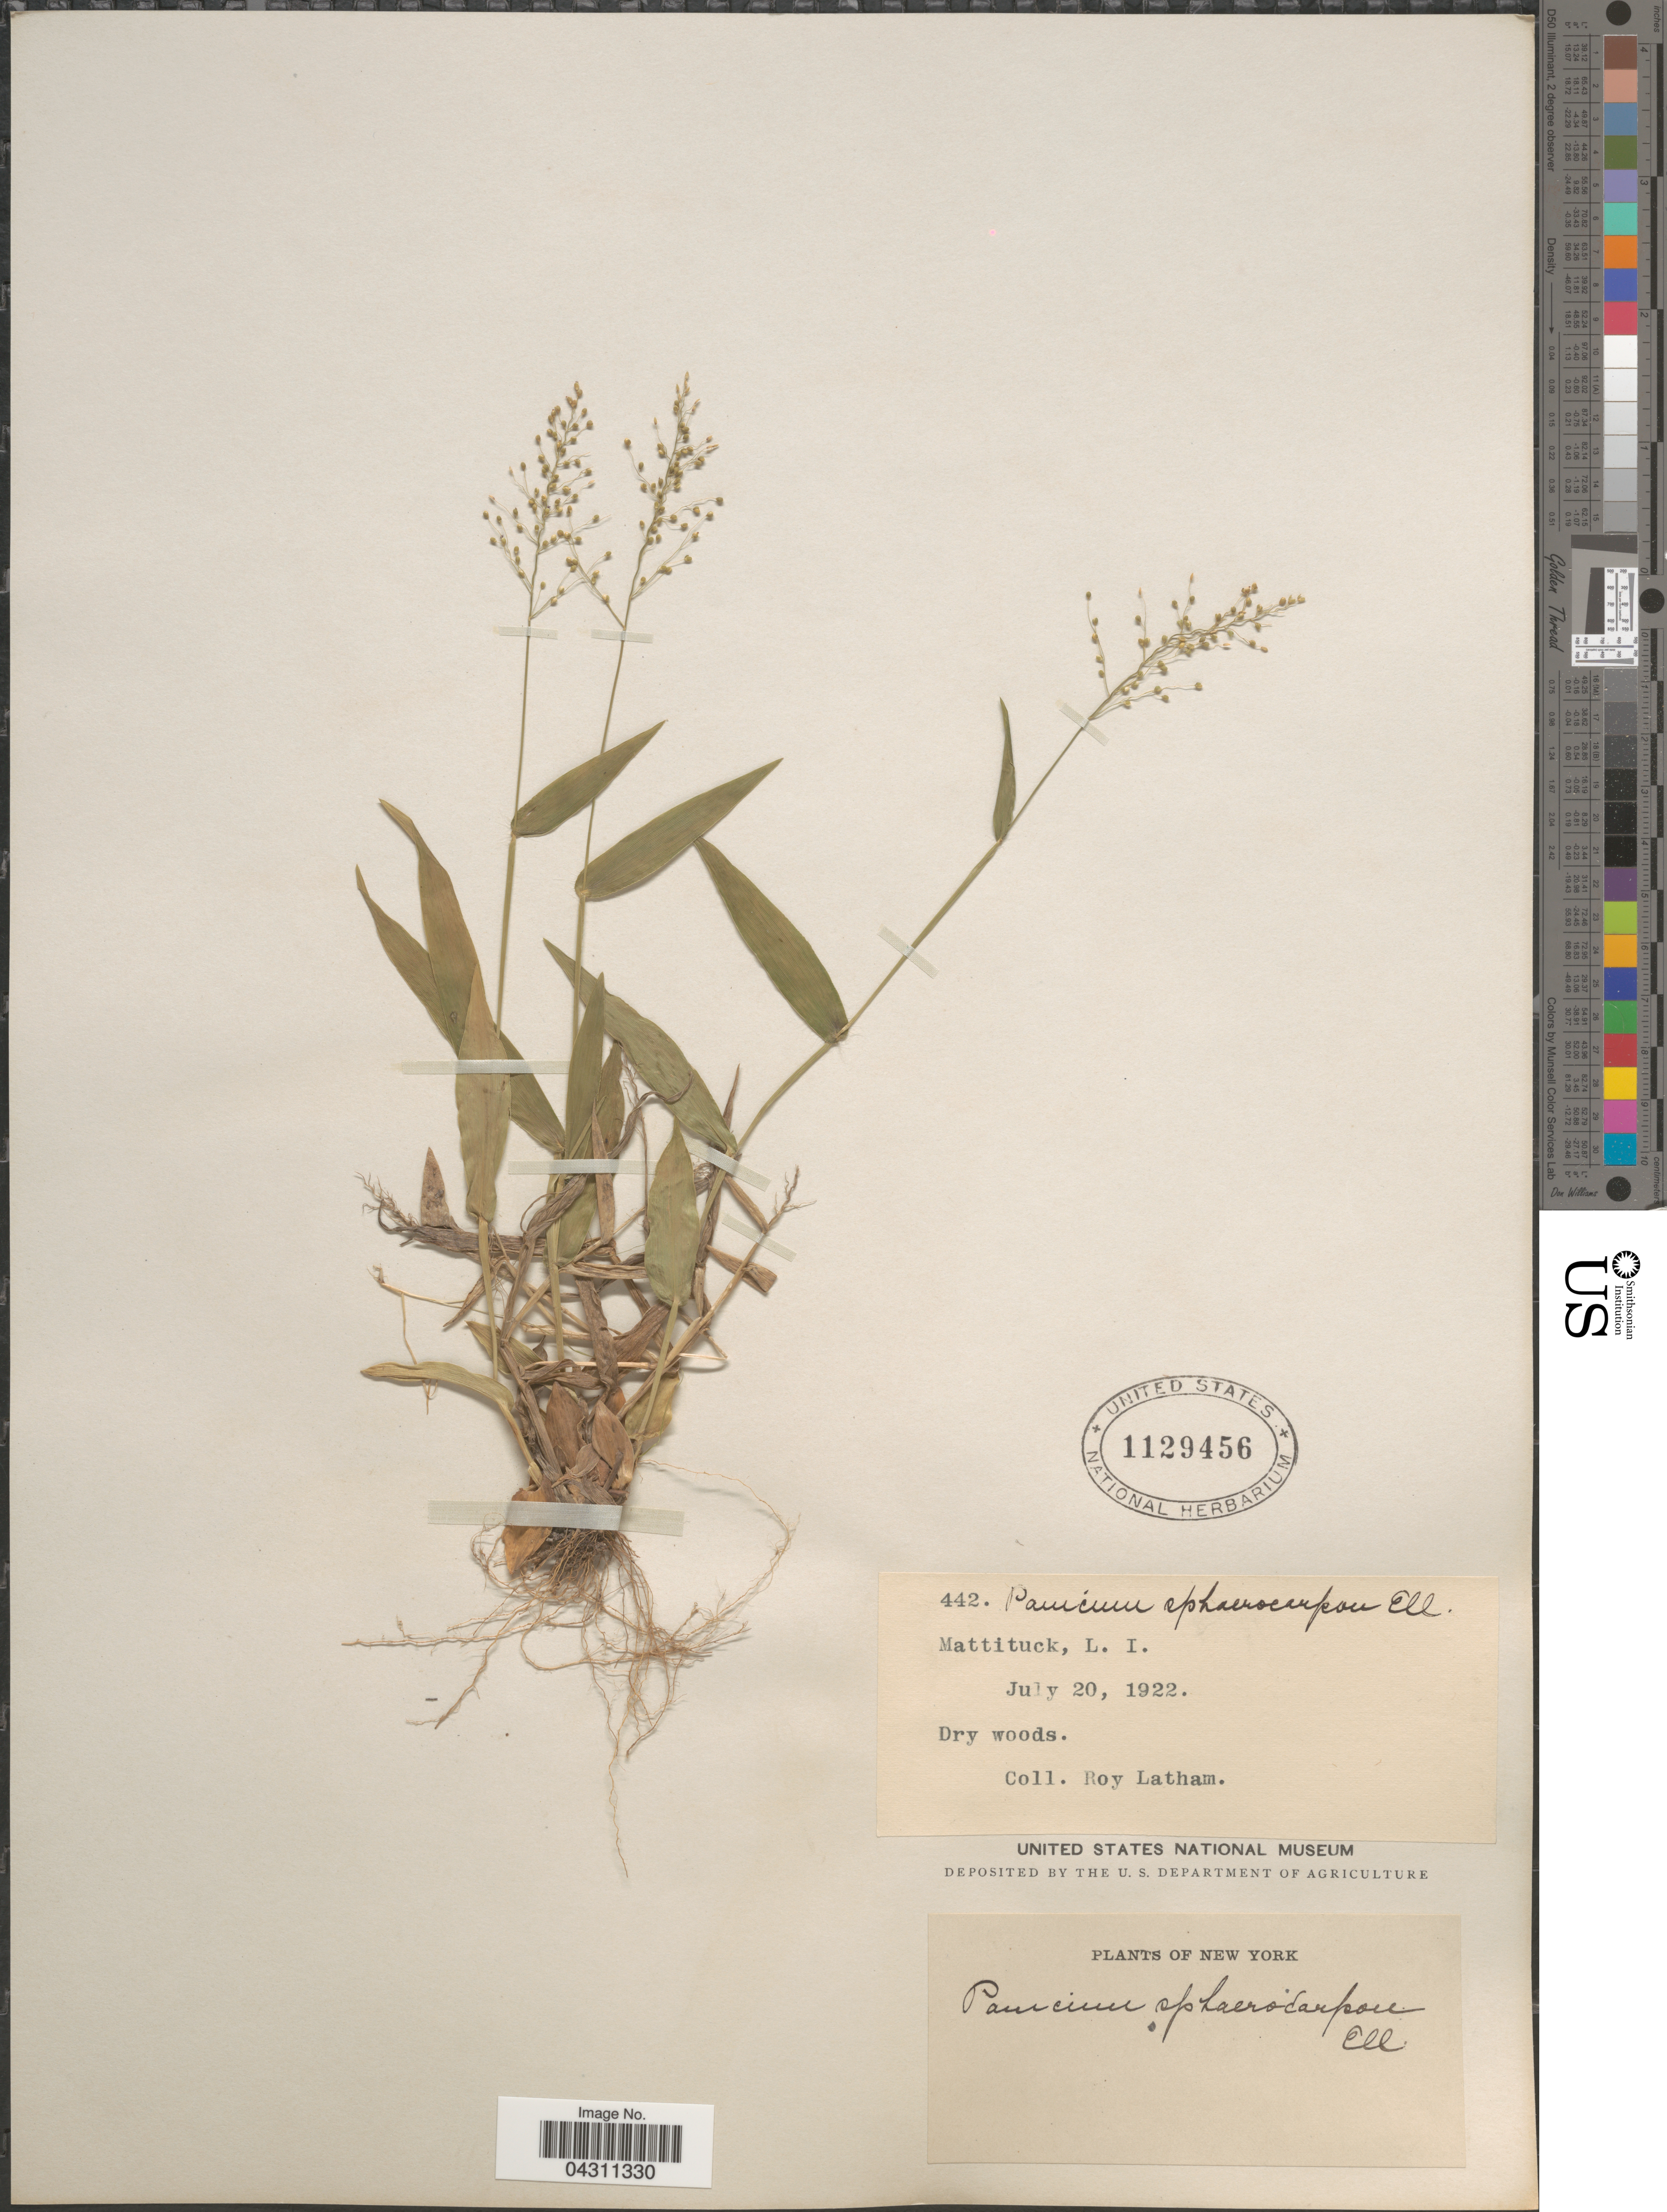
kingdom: Plantae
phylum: Tracheophyta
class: Liliopsida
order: Poales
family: Poaceae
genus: Dichanthelium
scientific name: Dichanthelium sphaerocarpon var. sphaerocarpon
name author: (Elliott) Gould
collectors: R. Latham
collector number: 442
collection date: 1922-07-20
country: United States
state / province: New York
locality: Mattituck, L. I.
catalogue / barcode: US 1129456